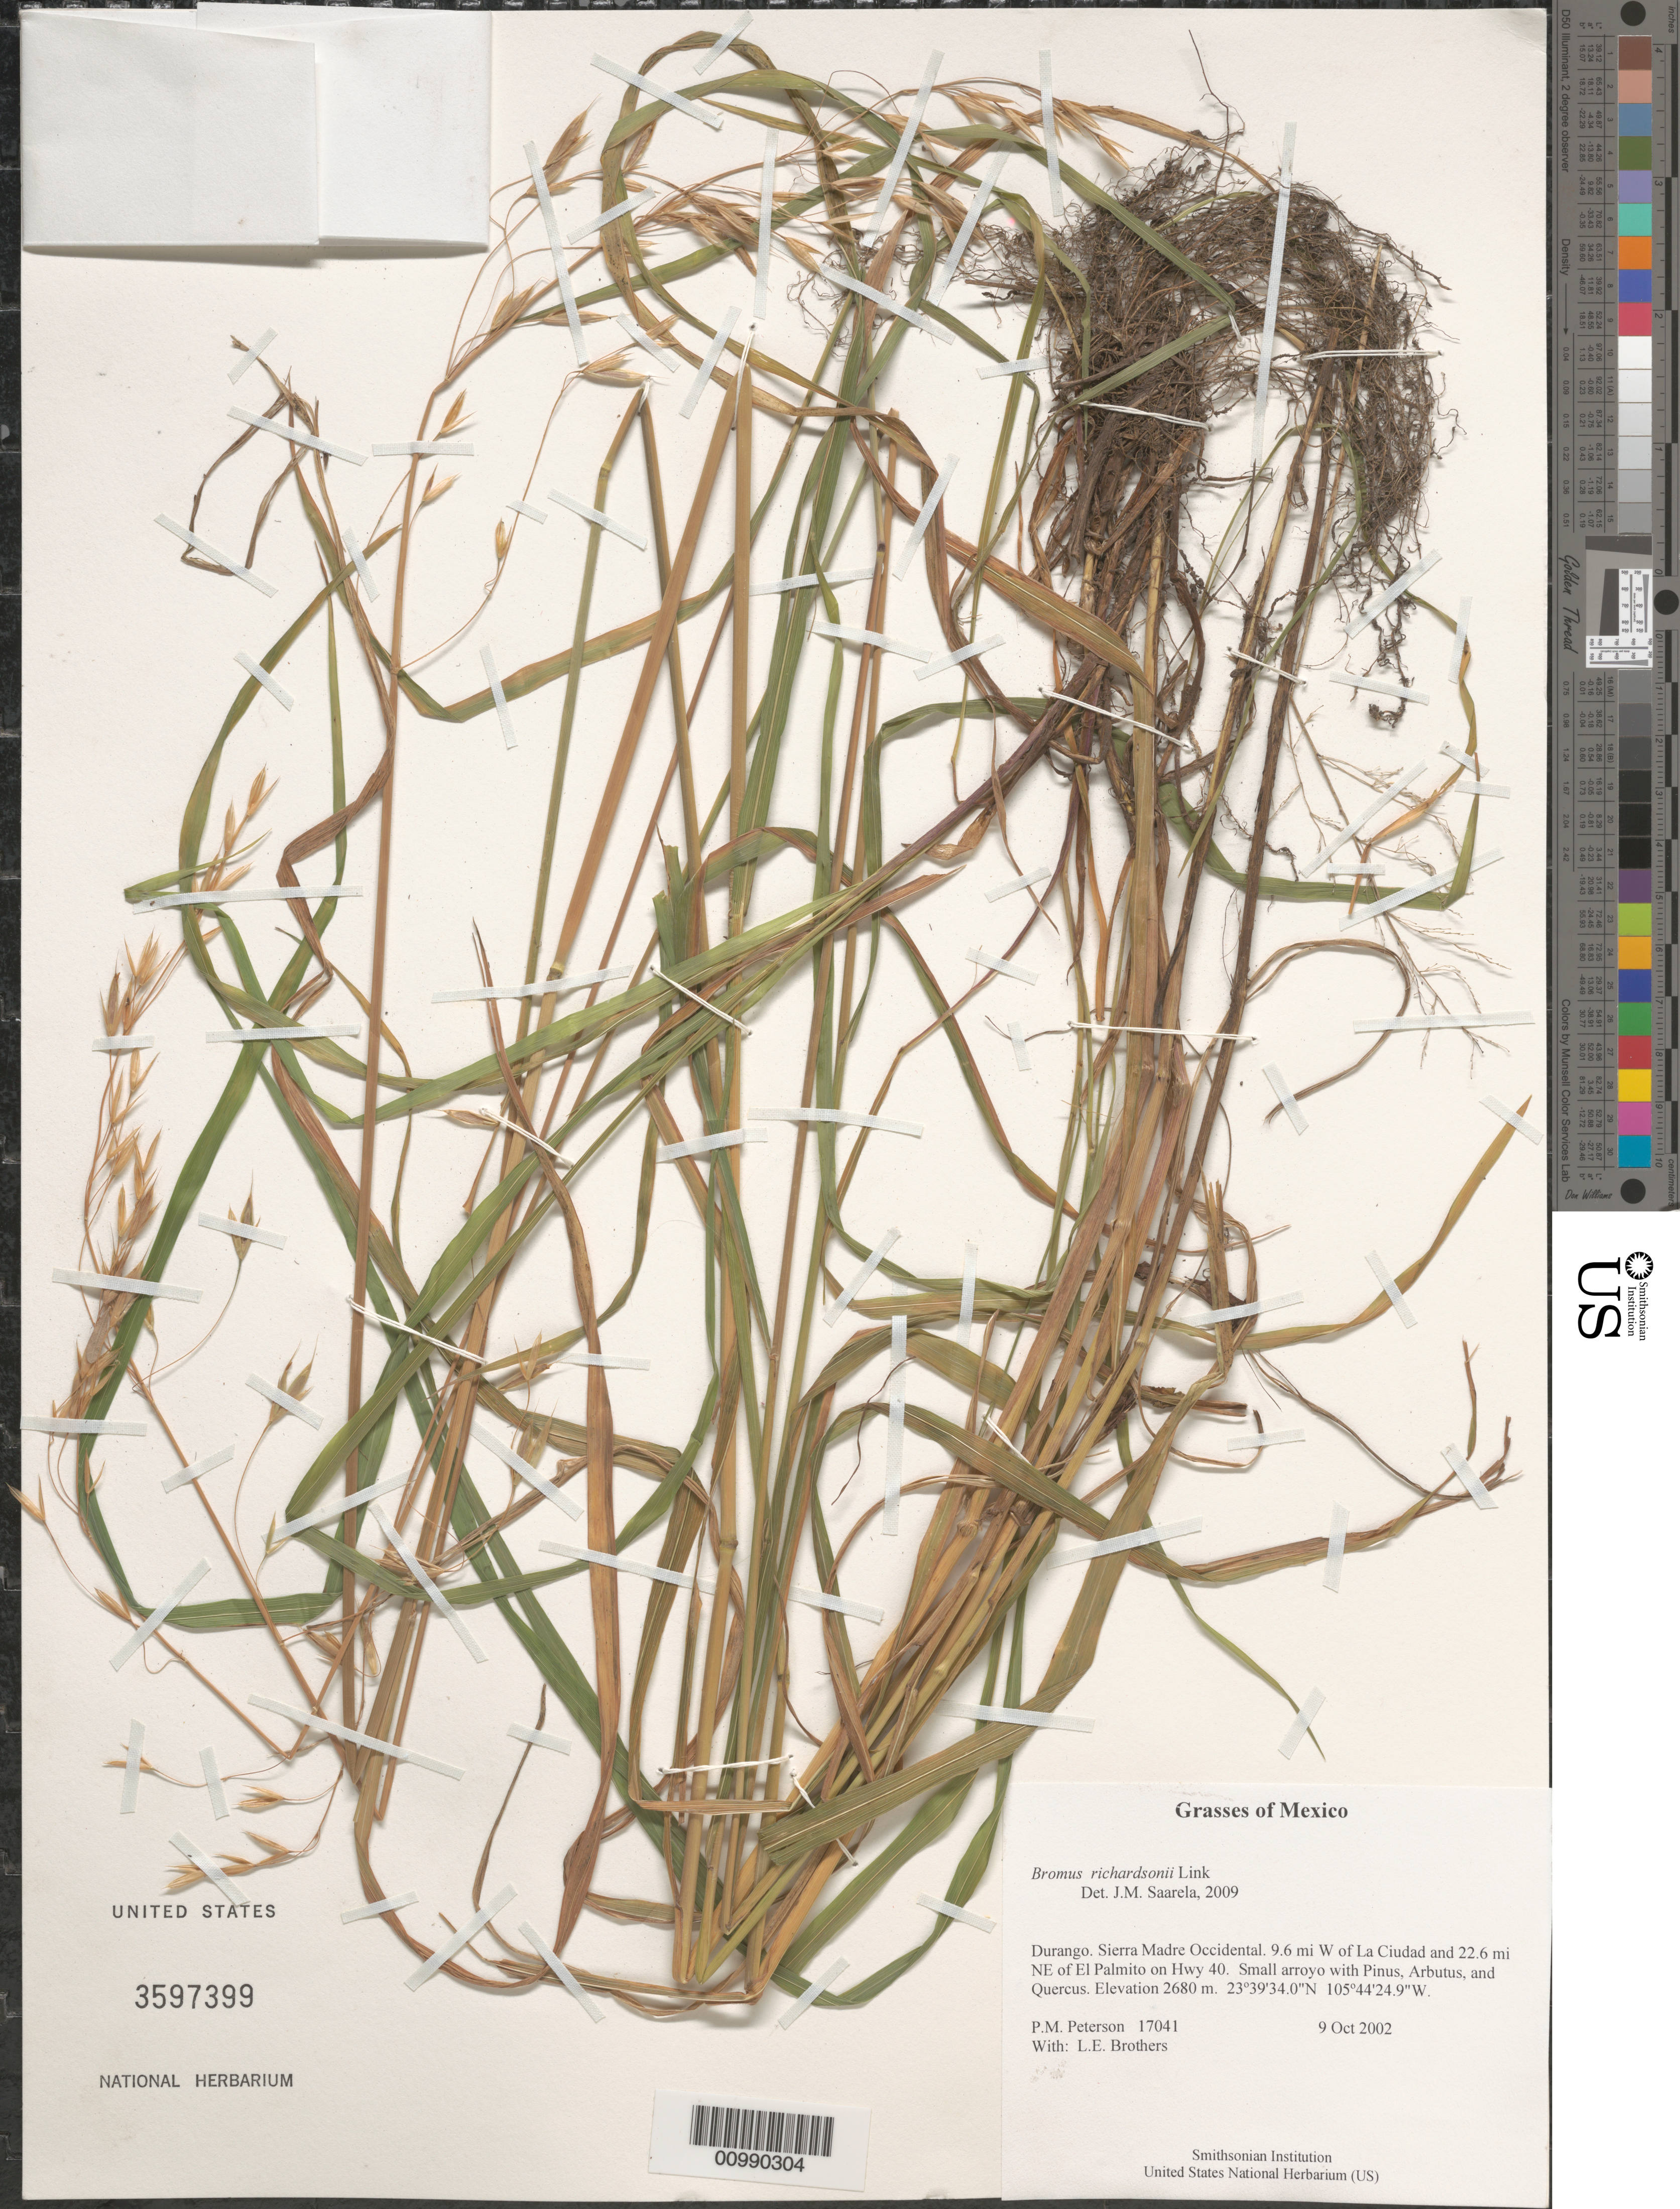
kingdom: Plantae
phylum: Tracheophyta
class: Liliopsida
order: Poales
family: Poaceae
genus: Bromus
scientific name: Bromus richardsonii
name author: Link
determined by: Saarela, J. M., (CAN), Canadian Museum of Nature (CANADA)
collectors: P. M. Peterson & L. E. Brothers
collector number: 17041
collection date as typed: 09 Oct 2002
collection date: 2002-10-09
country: Mexico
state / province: Durango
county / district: Sierra Madre Occidental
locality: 9.6 mi W of La Ciudad and 22.6 mi NE of El Palmito on Hwy 40. Small arroyo with Pinus, Arbutus, and Quercus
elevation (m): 2680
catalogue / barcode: US 3597399